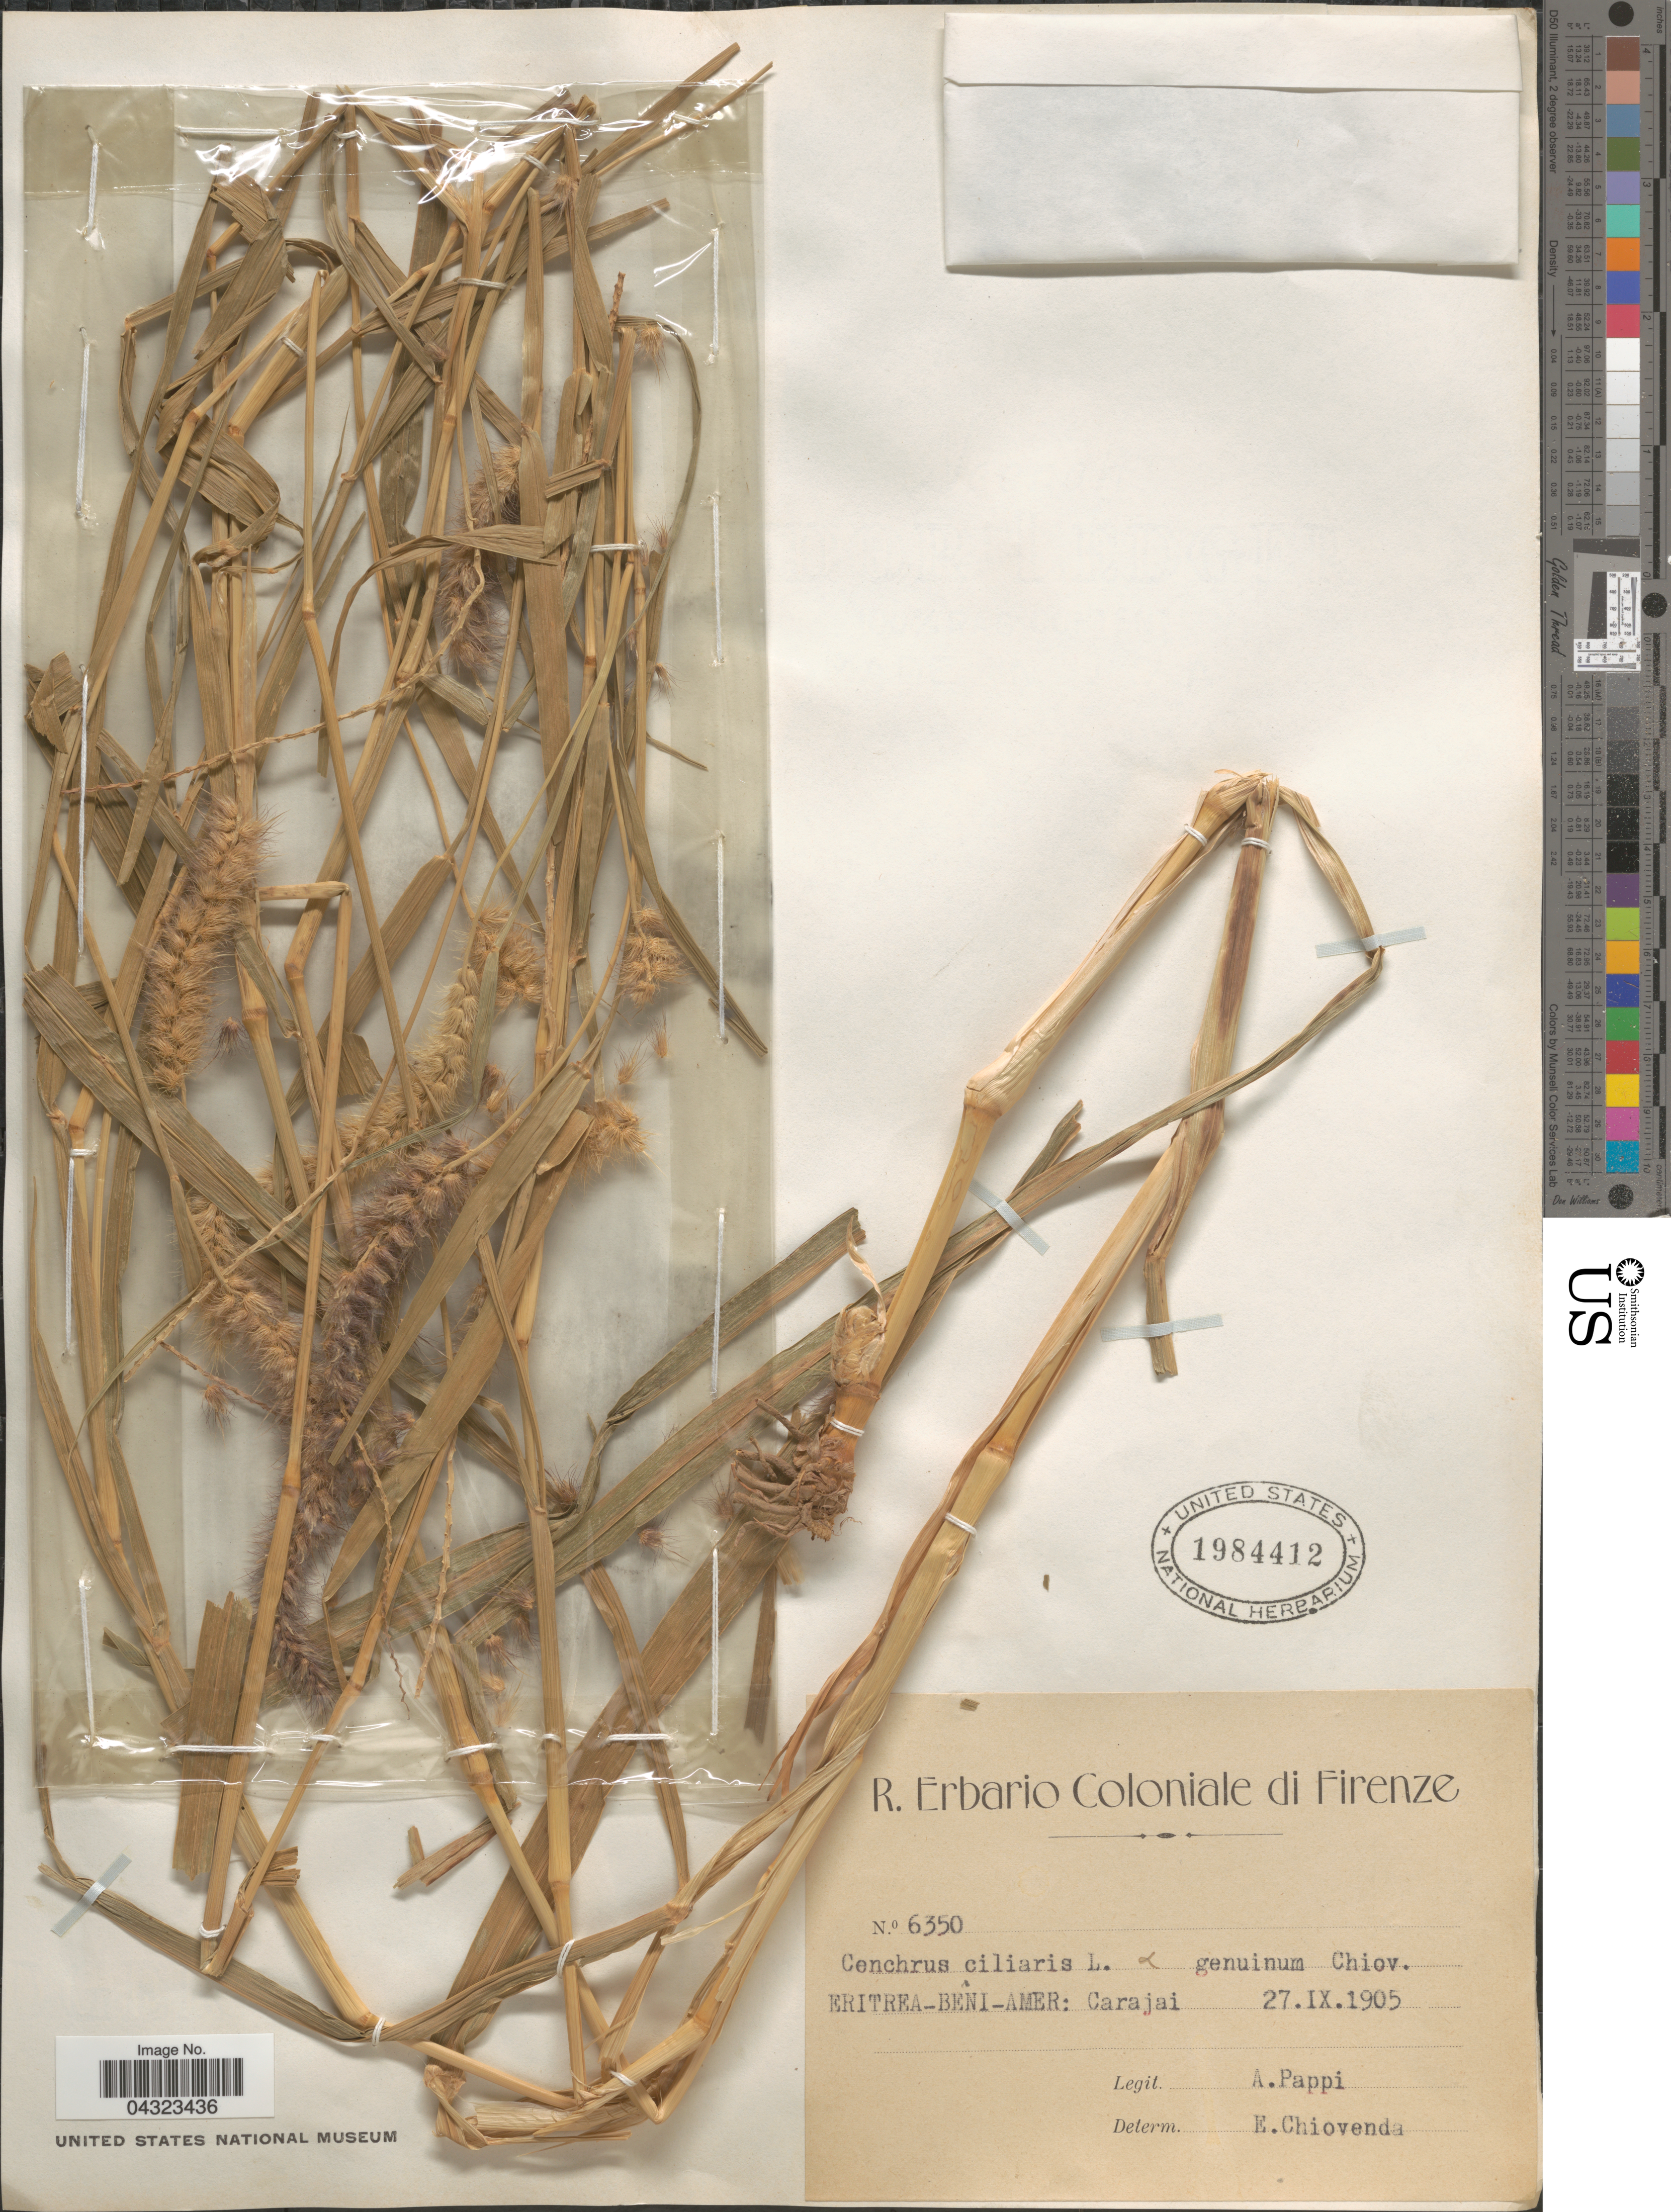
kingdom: Plantae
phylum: Tracheophyta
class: Liliopsida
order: Poales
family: Poaceae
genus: Cenchrus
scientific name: Cenchrus ciliaris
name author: L.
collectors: A. Pappi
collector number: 6350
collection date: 1905-09-27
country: Eritrea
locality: Beni-Amer: Carajai.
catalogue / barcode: US 1984412